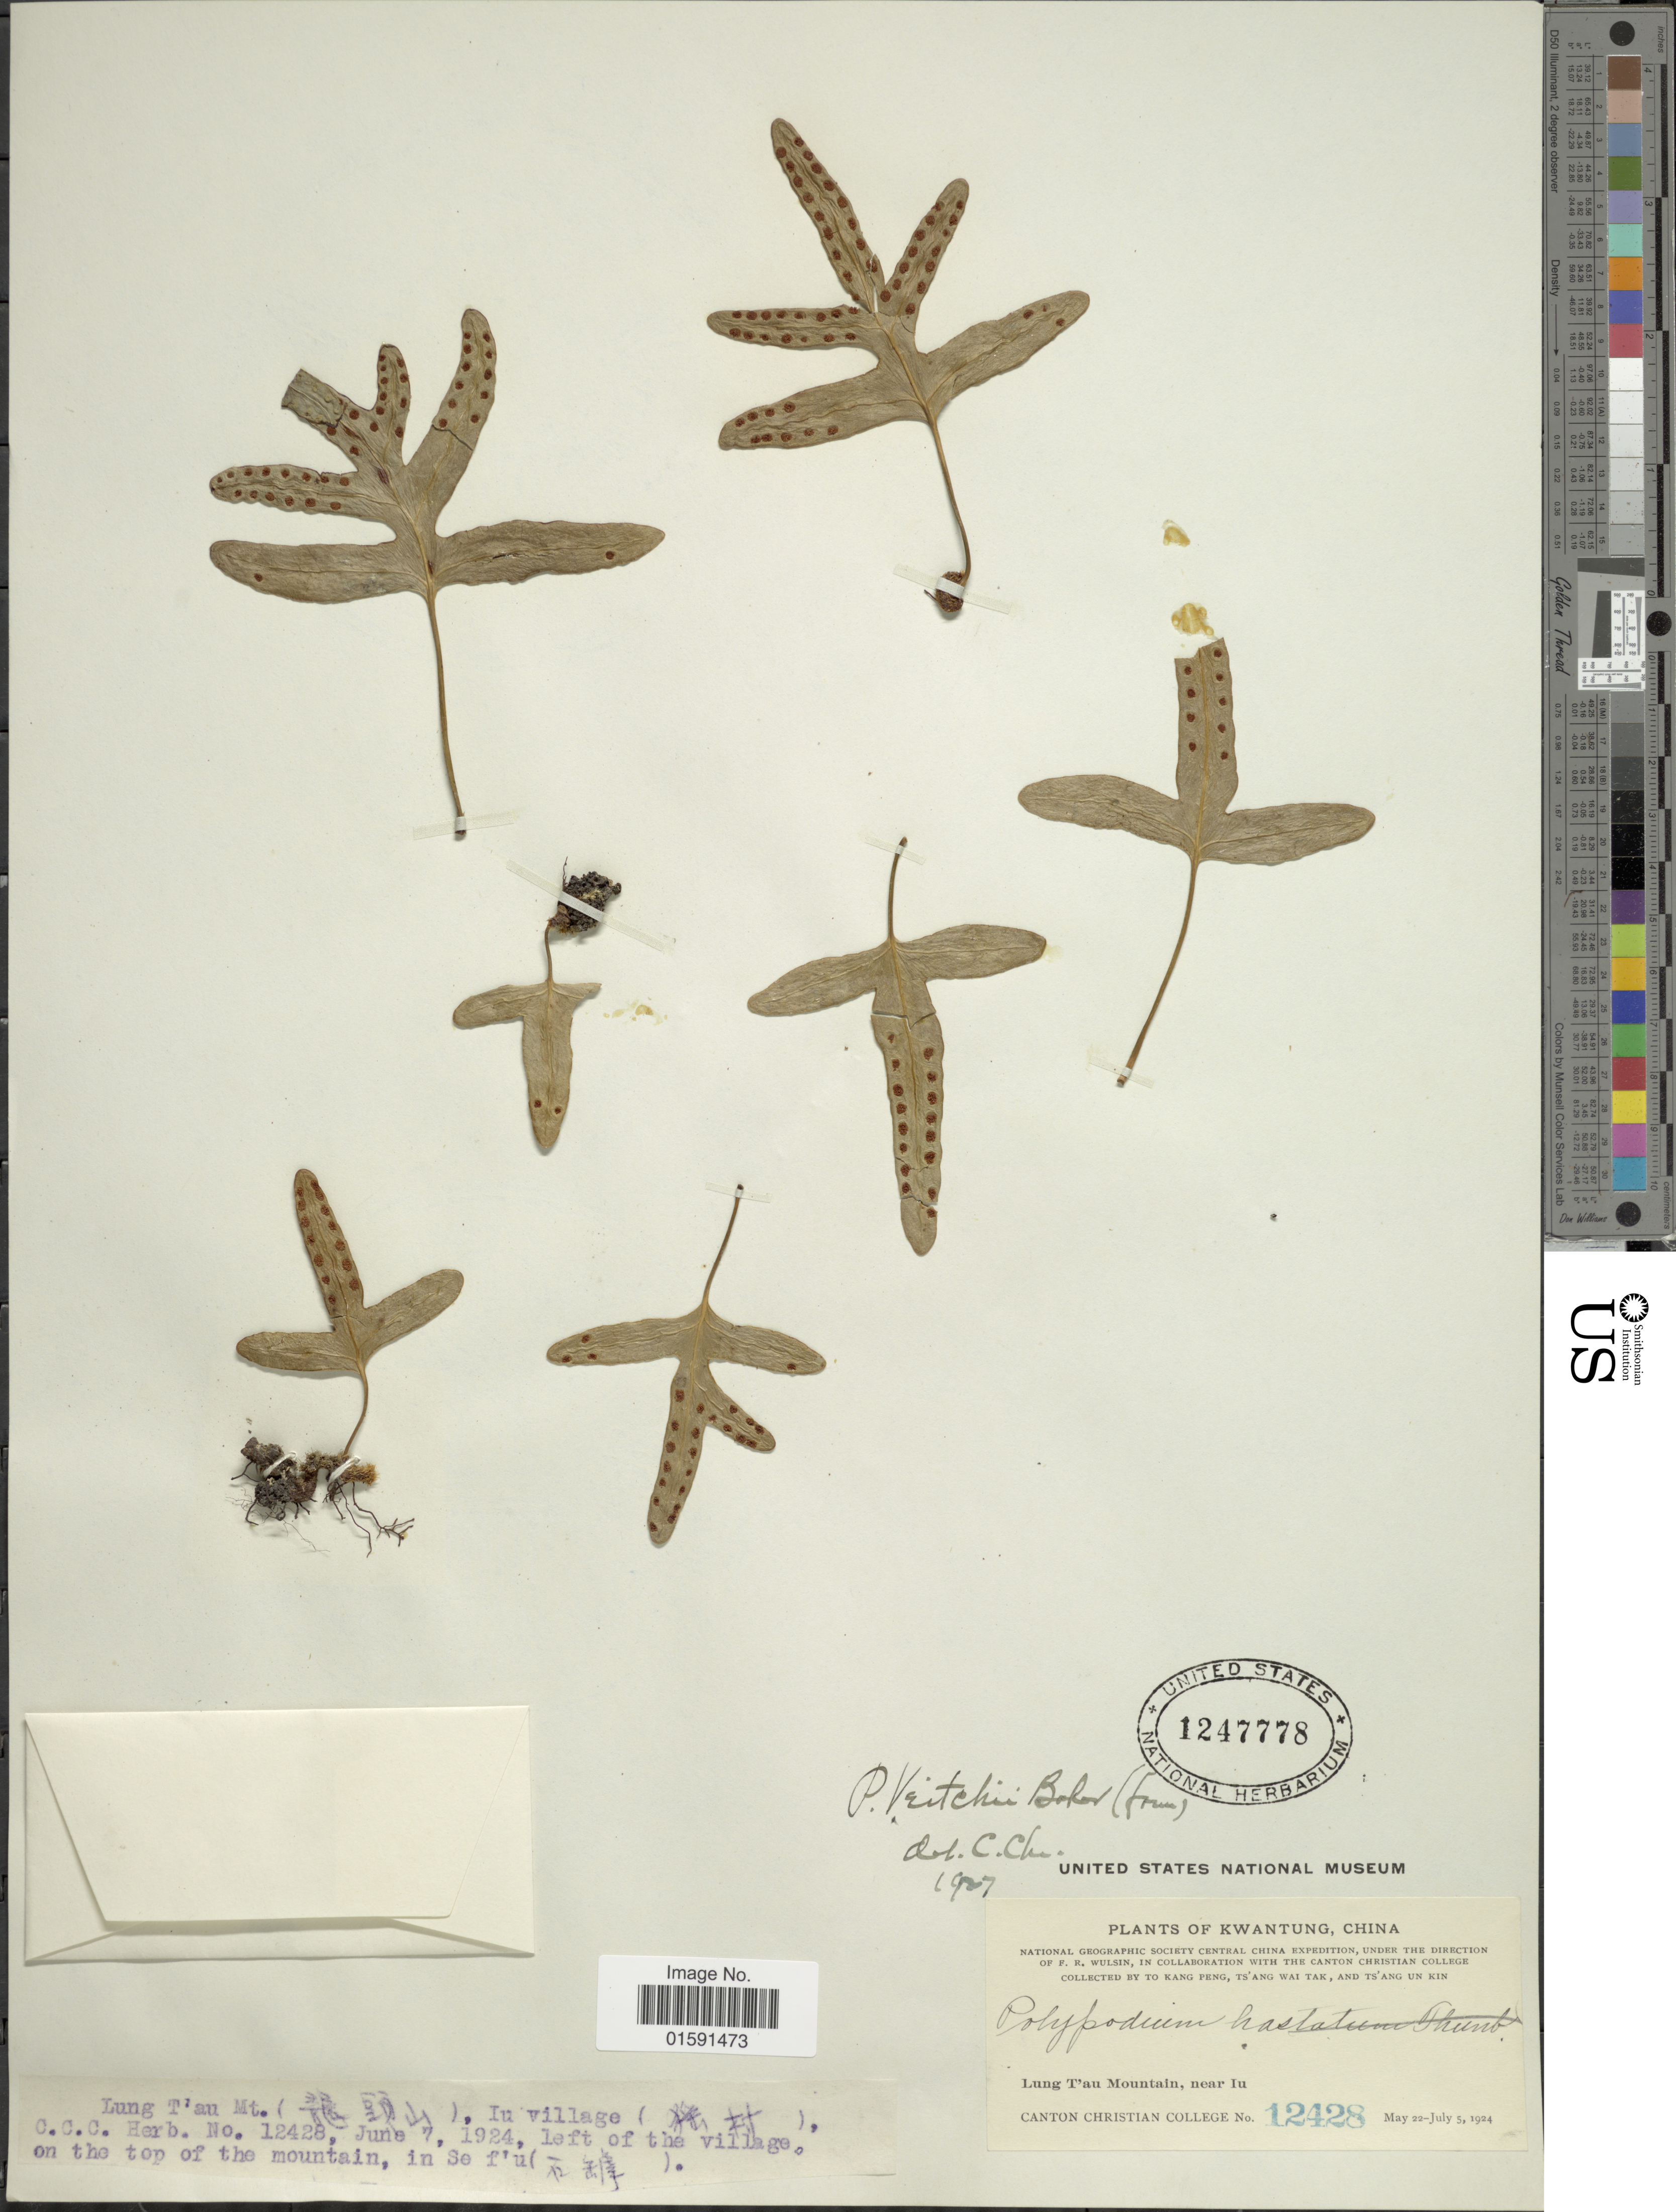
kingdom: Plantae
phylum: Tracheophyta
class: Polypodiopsida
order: Polypodiales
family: Polypodiaceae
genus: Selliguea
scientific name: Selliguea veitchii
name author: (Baker) H. Ohashi & K. Ohashi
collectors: Canton Christian College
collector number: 12428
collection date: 1924-05-22/1924-07-05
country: China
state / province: Guangdong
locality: Kwangtung. Lung T'au Mountain, near Iu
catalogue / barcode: US 1247778